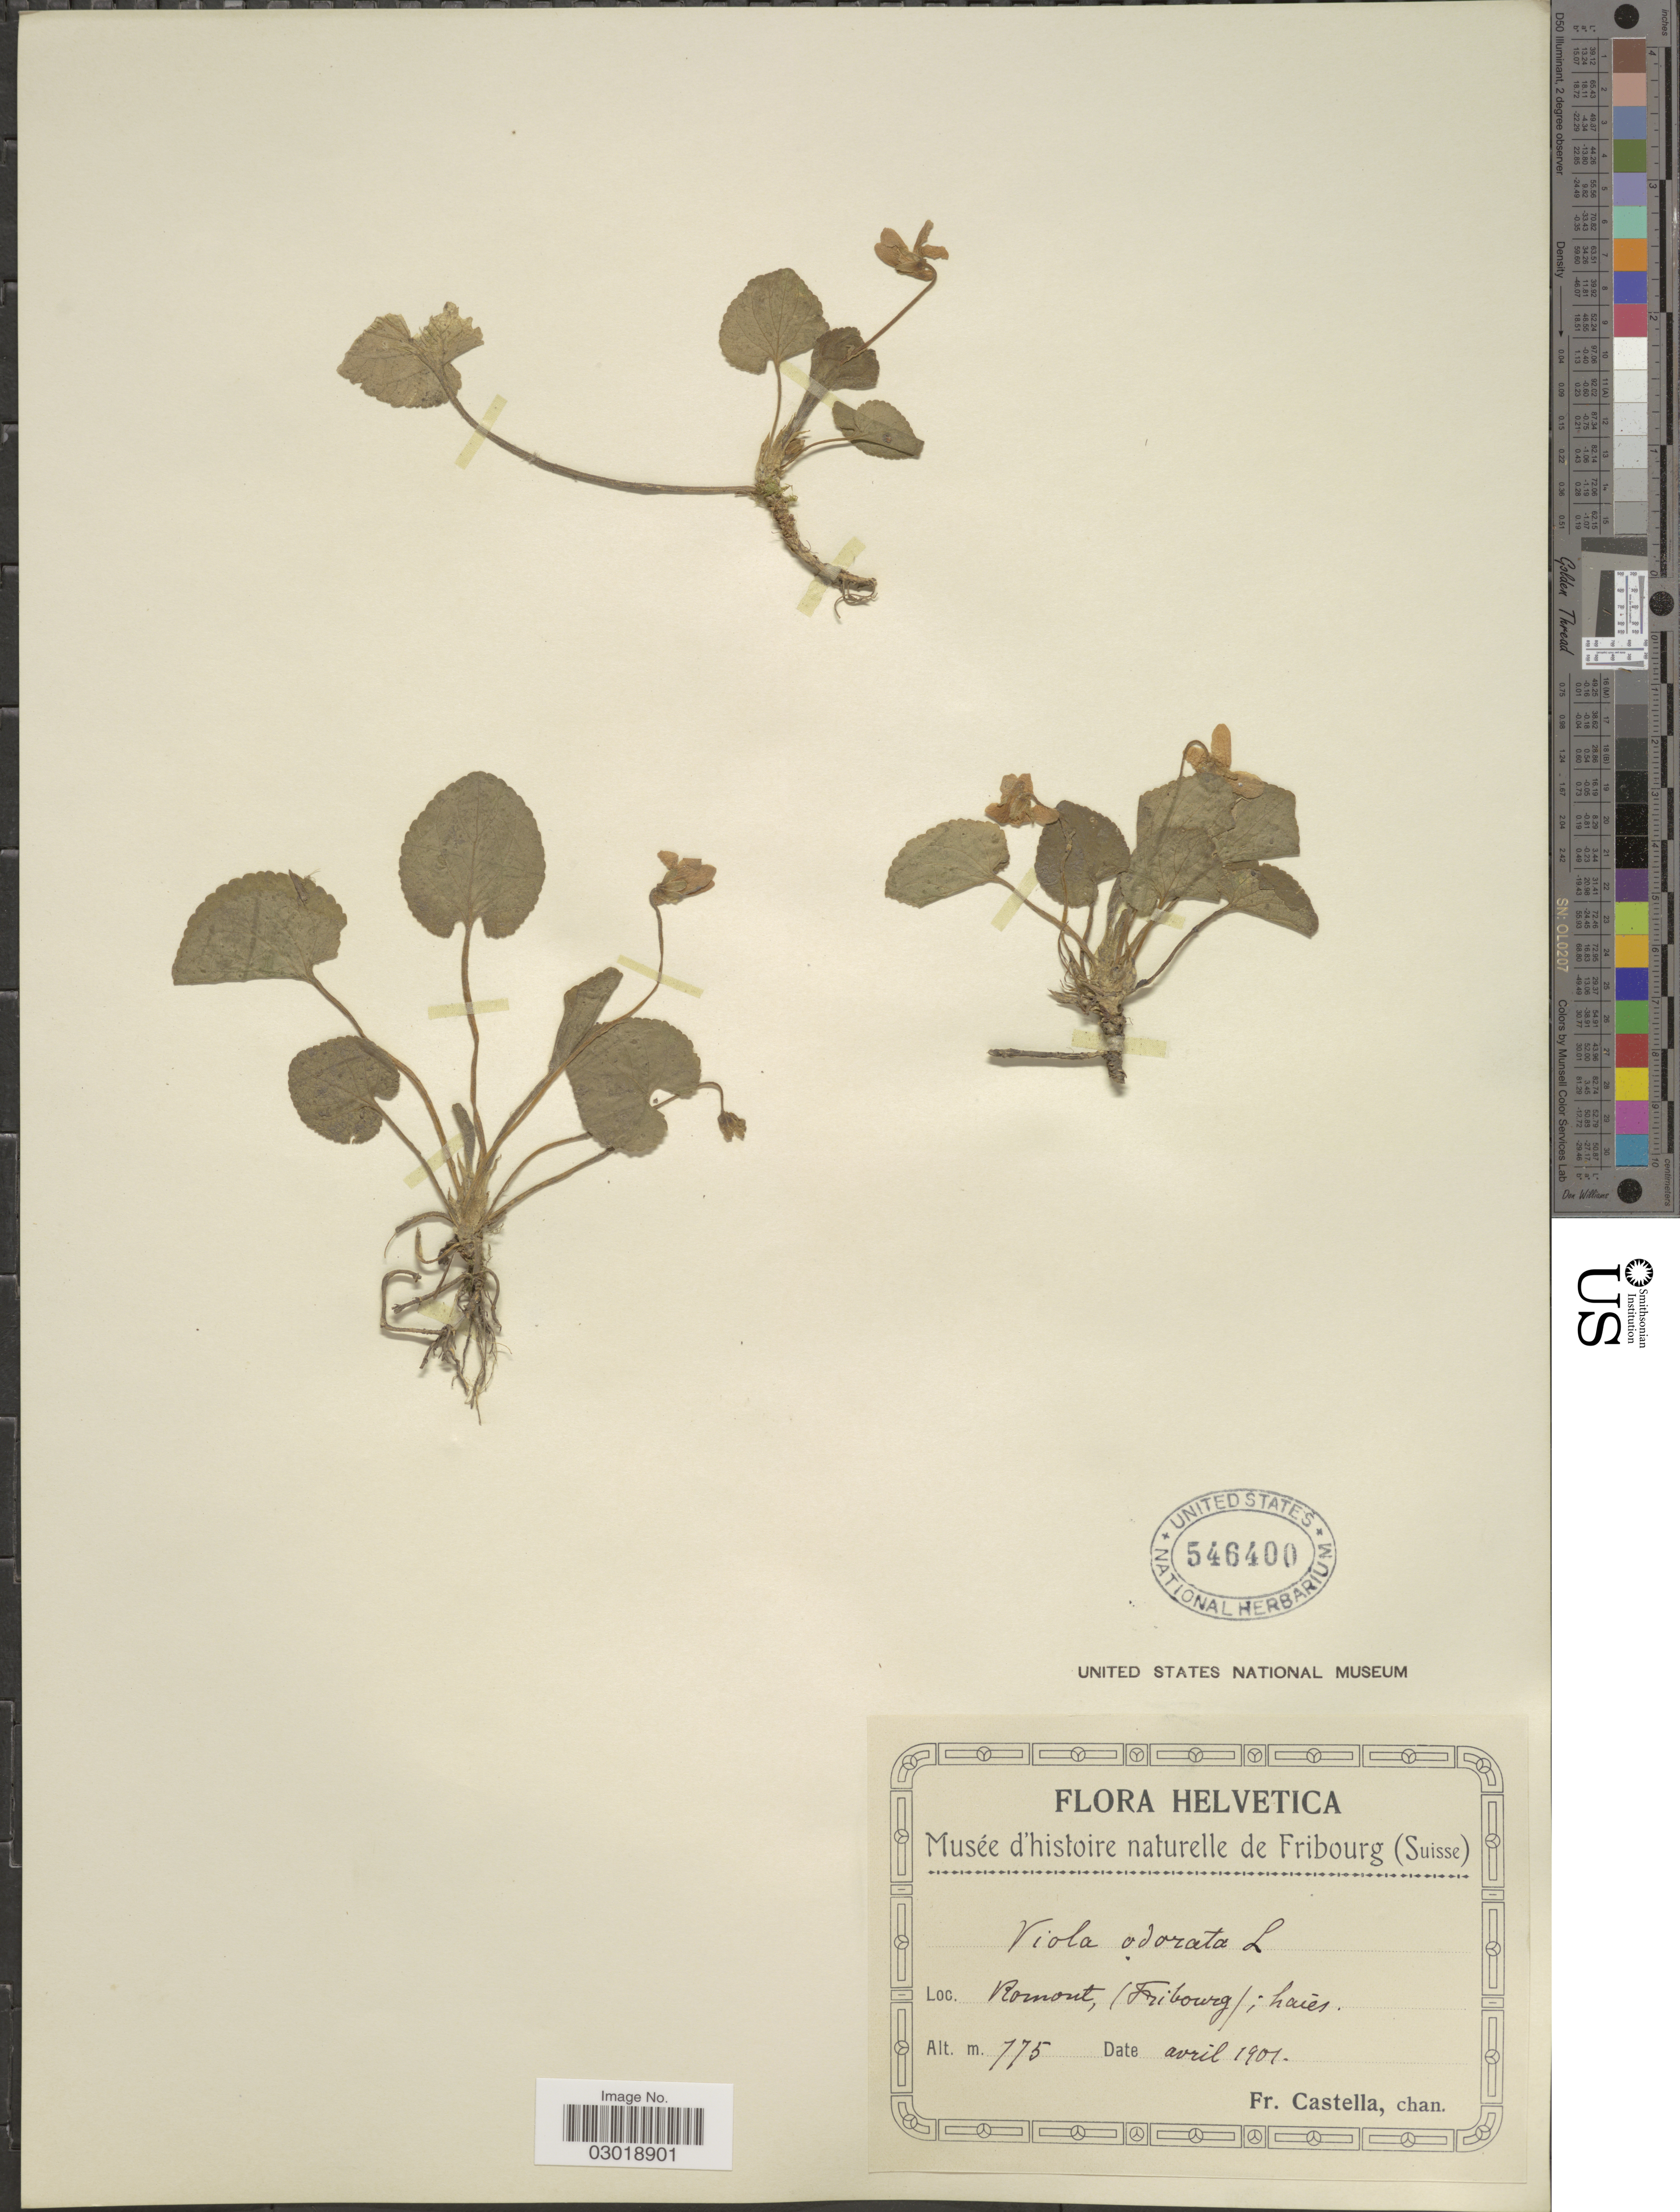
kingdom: Plantae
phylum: Tracheophyta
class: Magnoliopsida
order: Malpighiales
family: Violaceae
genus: Viola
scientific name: Viola odorata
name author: L.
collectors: Fr. Castella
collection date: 1901-04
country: Switzerland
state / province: Fribourg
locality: Helvetica. Romont.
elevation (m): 775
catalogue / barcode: US 546400